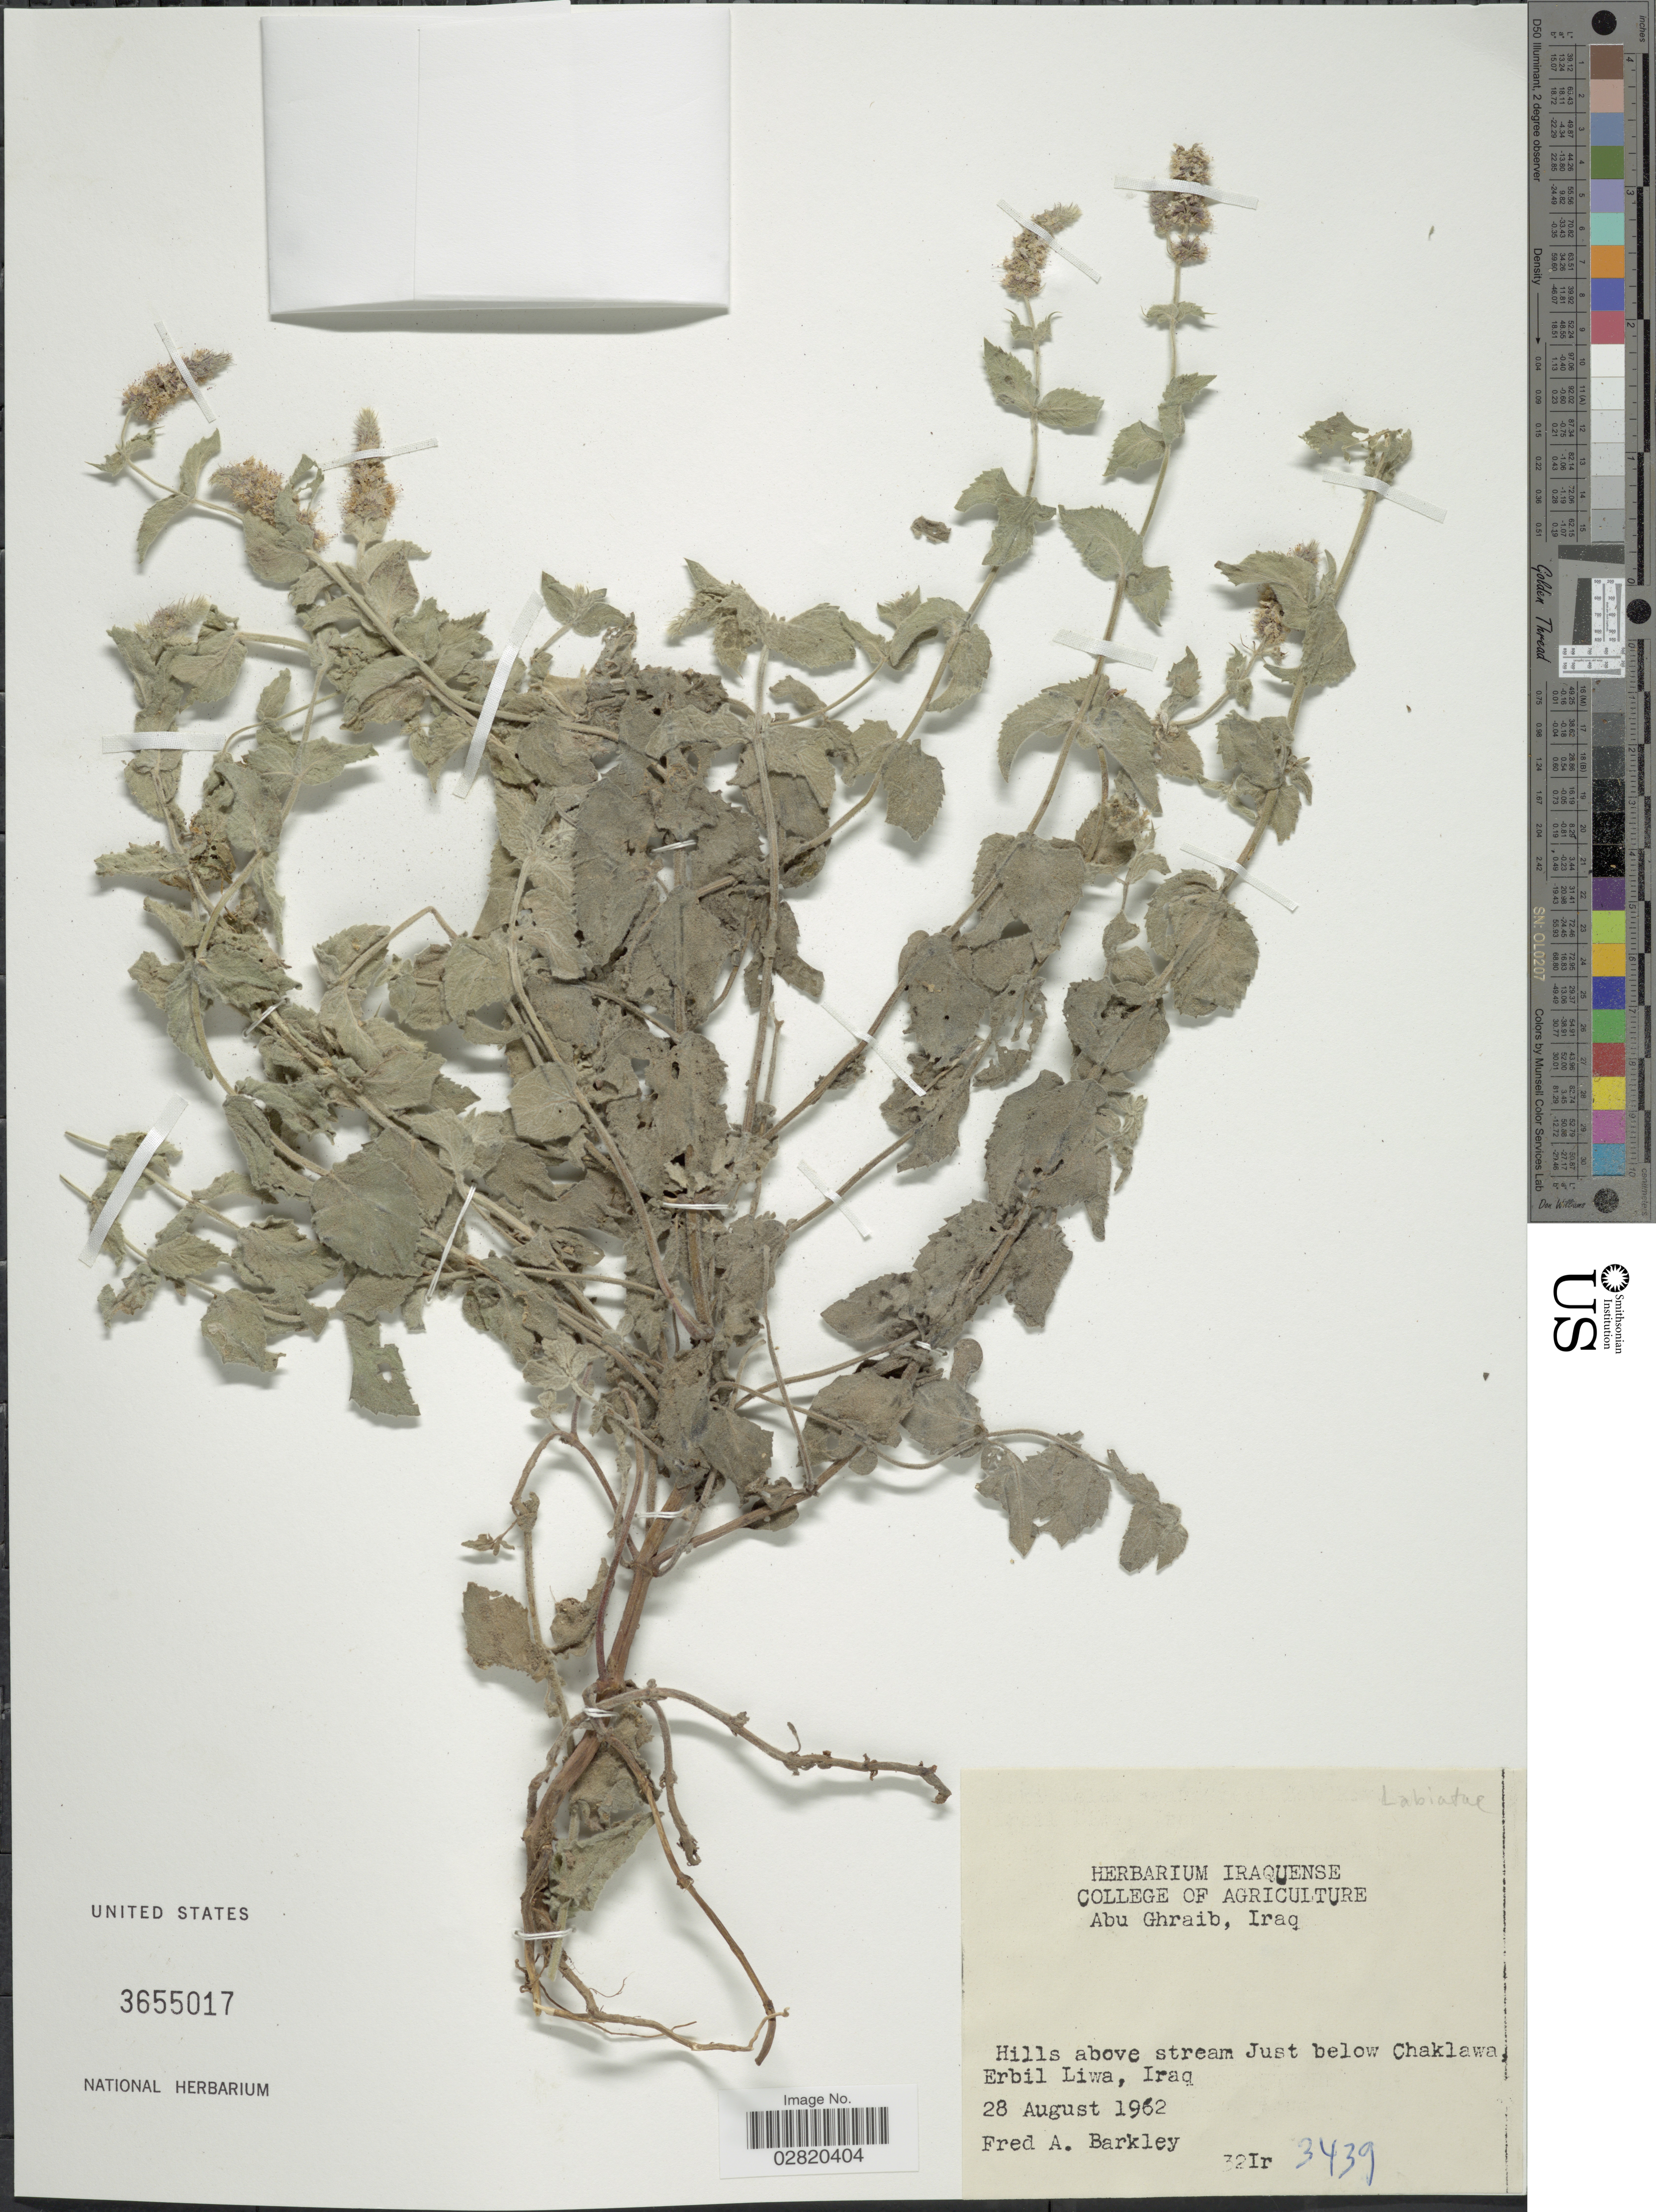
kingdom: Plantae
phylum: Tracheophyta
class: Magnoliopsida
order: Lamiales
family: Lamiaceae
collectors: F. A. Barkley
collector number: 3439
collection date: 1962-08-28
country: Iraq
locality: Abu Ghraib. Hills above stream. Just below Chaklawa, Erbil Liwa.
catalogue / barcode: US 3655017